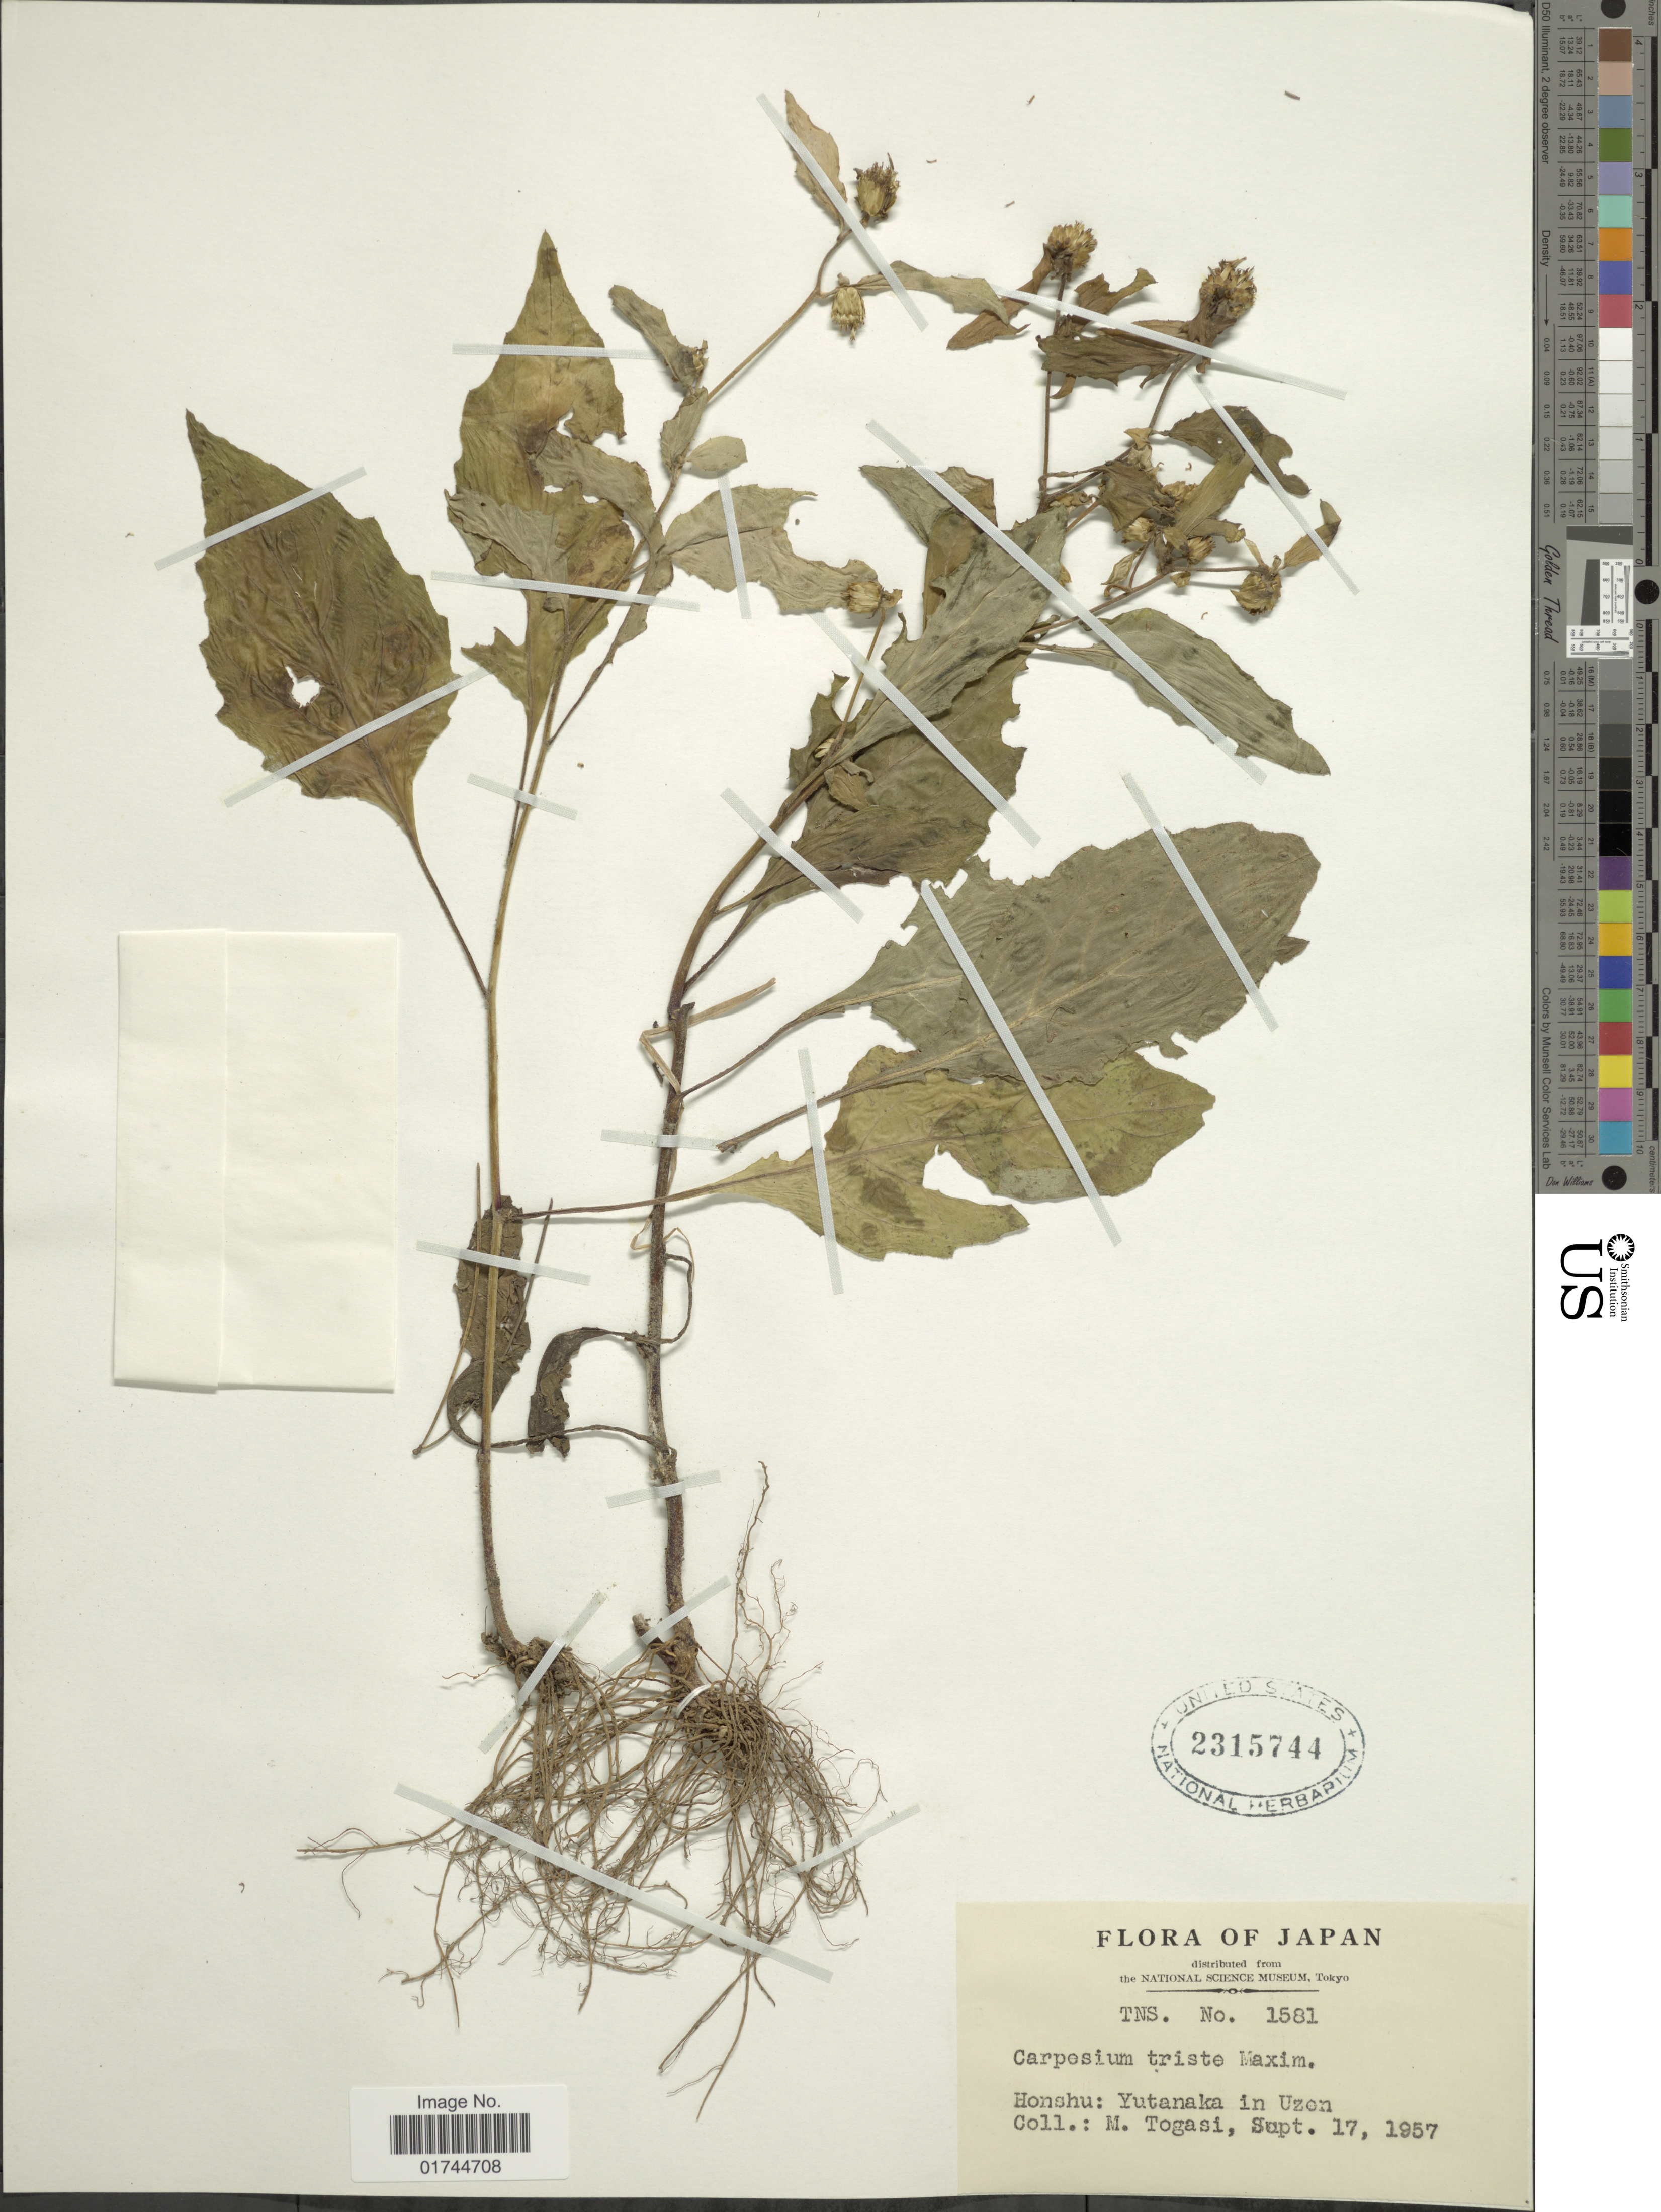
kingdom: Plantae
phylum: Tracheophyta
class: Magnoliopsida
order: Asterales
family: Asteraceae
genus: Carpesium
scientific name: Carpesium triste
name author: Maxim.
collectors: M. Togasi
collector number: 1581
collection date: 1957-09-17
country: Japan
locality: Honshu: Yutanaka in Uzon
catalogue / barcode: US 2315744